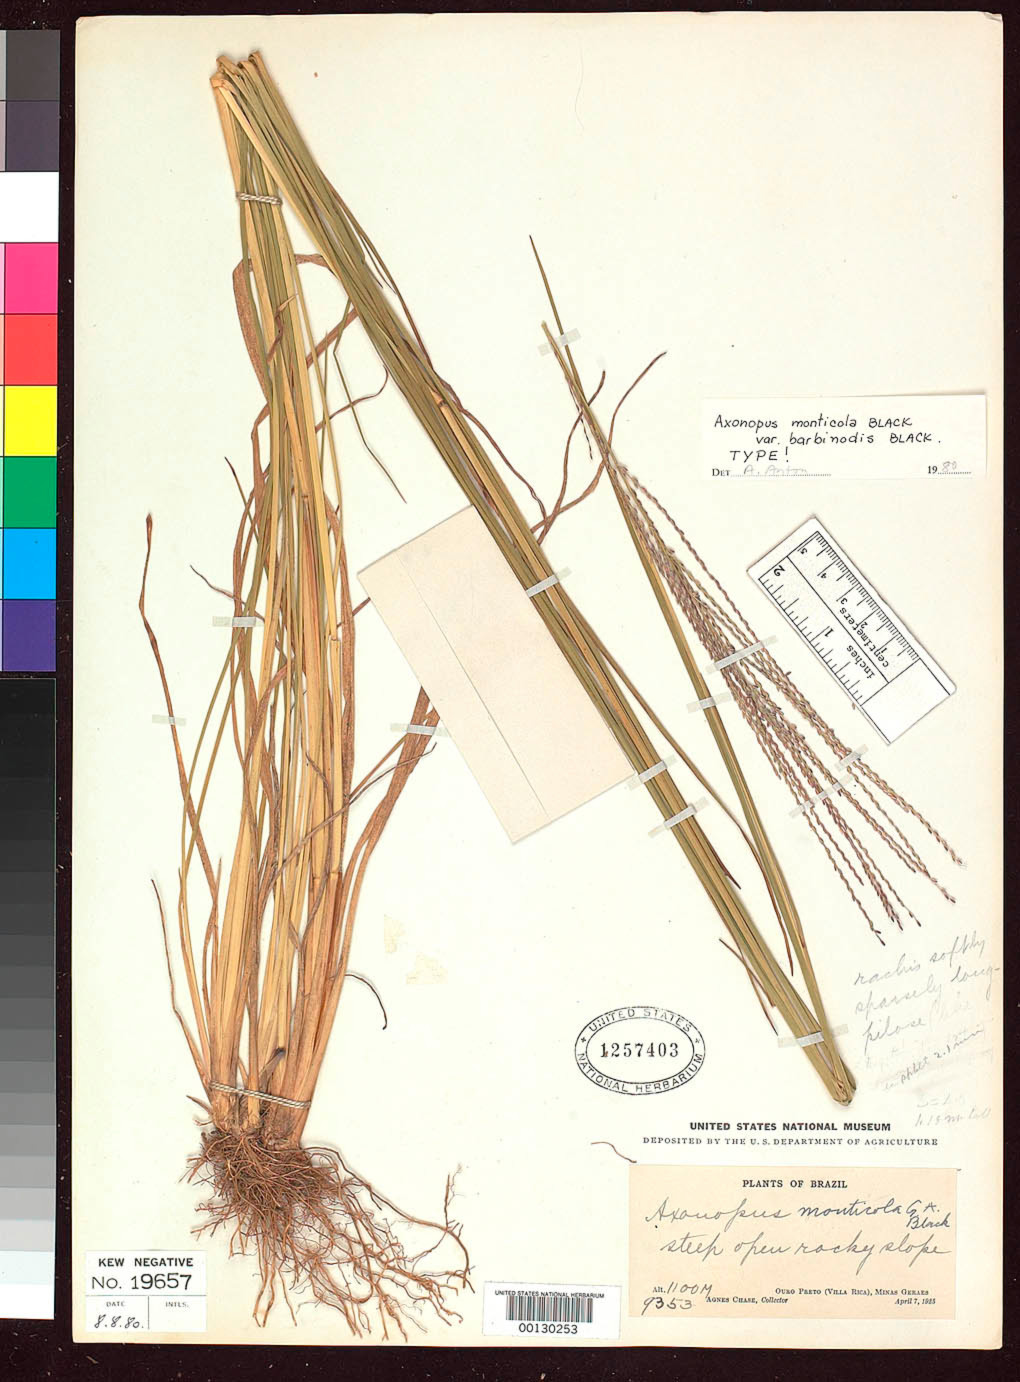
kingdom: Plantae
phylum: Tracheophyta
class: Liliopsida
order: Poales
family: Poaceae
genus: Axonopus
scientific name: Axonopus monticola var. barbinodis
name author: G.A. Black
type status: Holotype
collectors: A. Chase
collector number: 9353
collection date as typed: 07 Apr 1925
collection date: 1925-04-07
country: Brazil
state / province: Minas Gerais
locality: Ouro Preto, Villa Rica.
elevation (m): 1100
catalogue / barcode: US 1257403